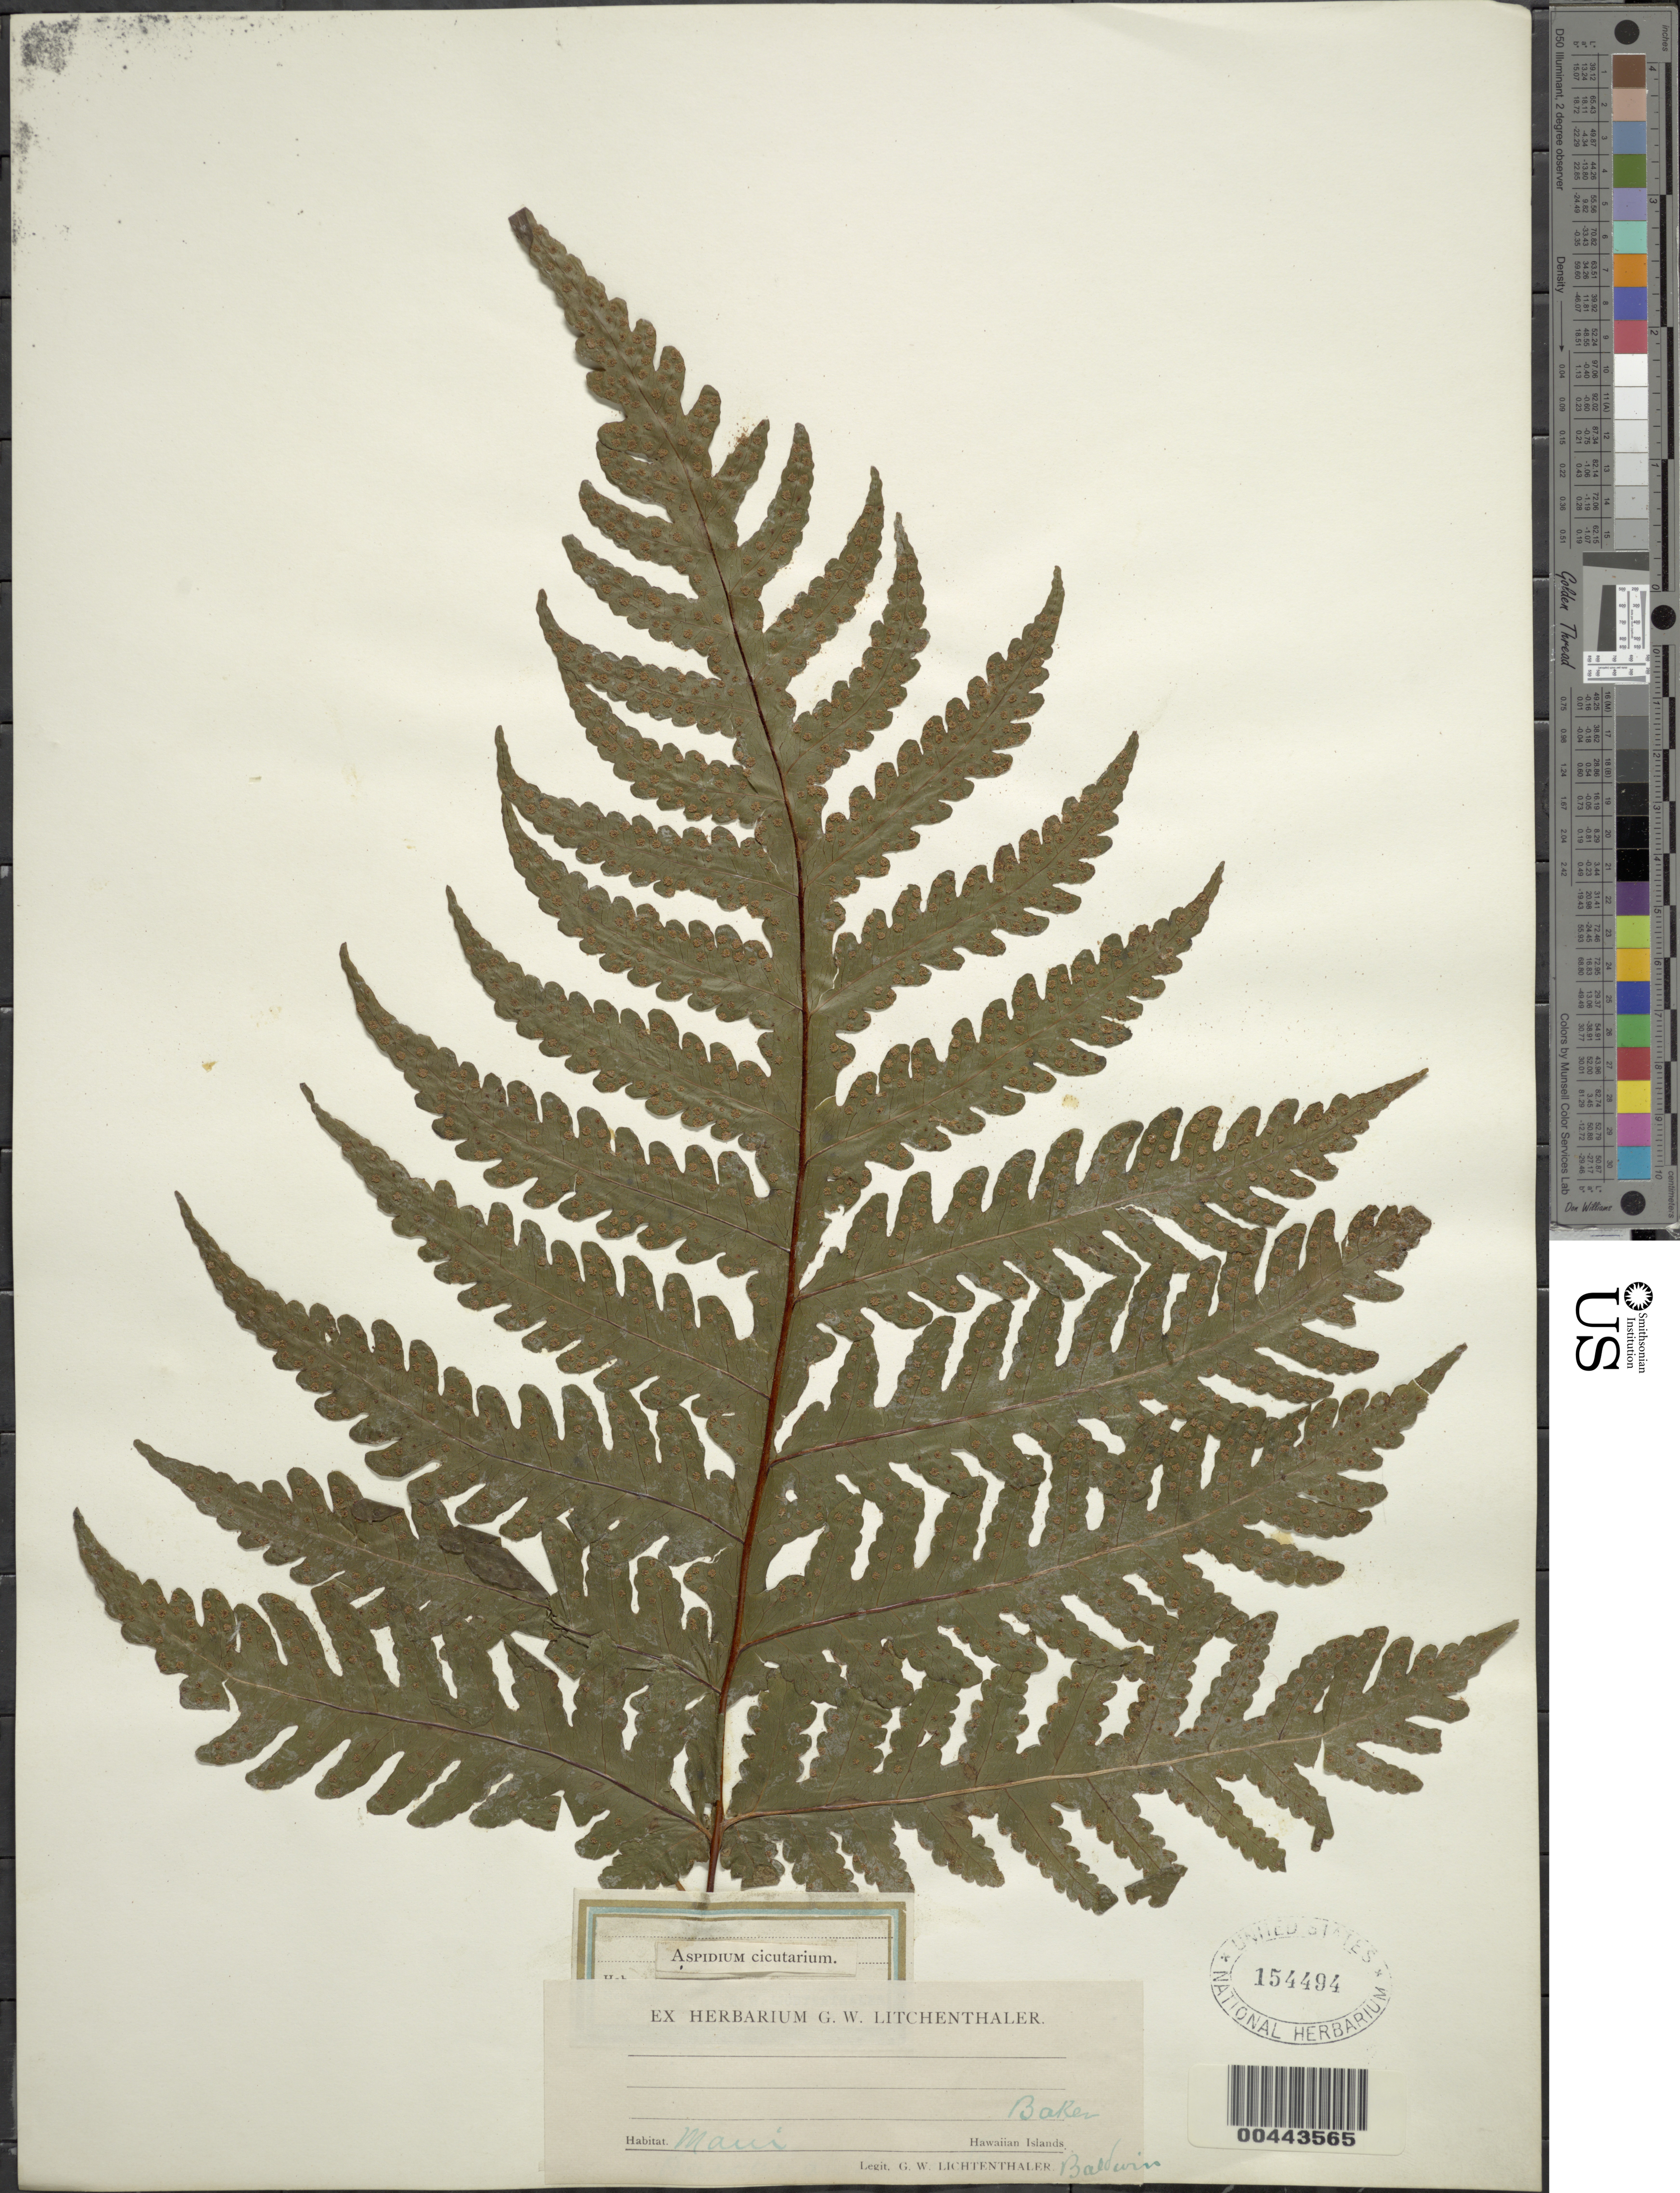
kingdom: Plantae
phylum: Tracheophyta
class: Polypodiopsida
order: Polypodiales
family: Tectariaceae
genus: Tectaria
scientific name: Tectaria gaudichaudii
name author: (Mett.) Maxon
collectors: G. Lichtenthaler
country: United States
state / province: Hawaii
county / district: Kauai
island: Kaua'i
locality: Hawaiian Islands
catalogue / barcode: US 154494